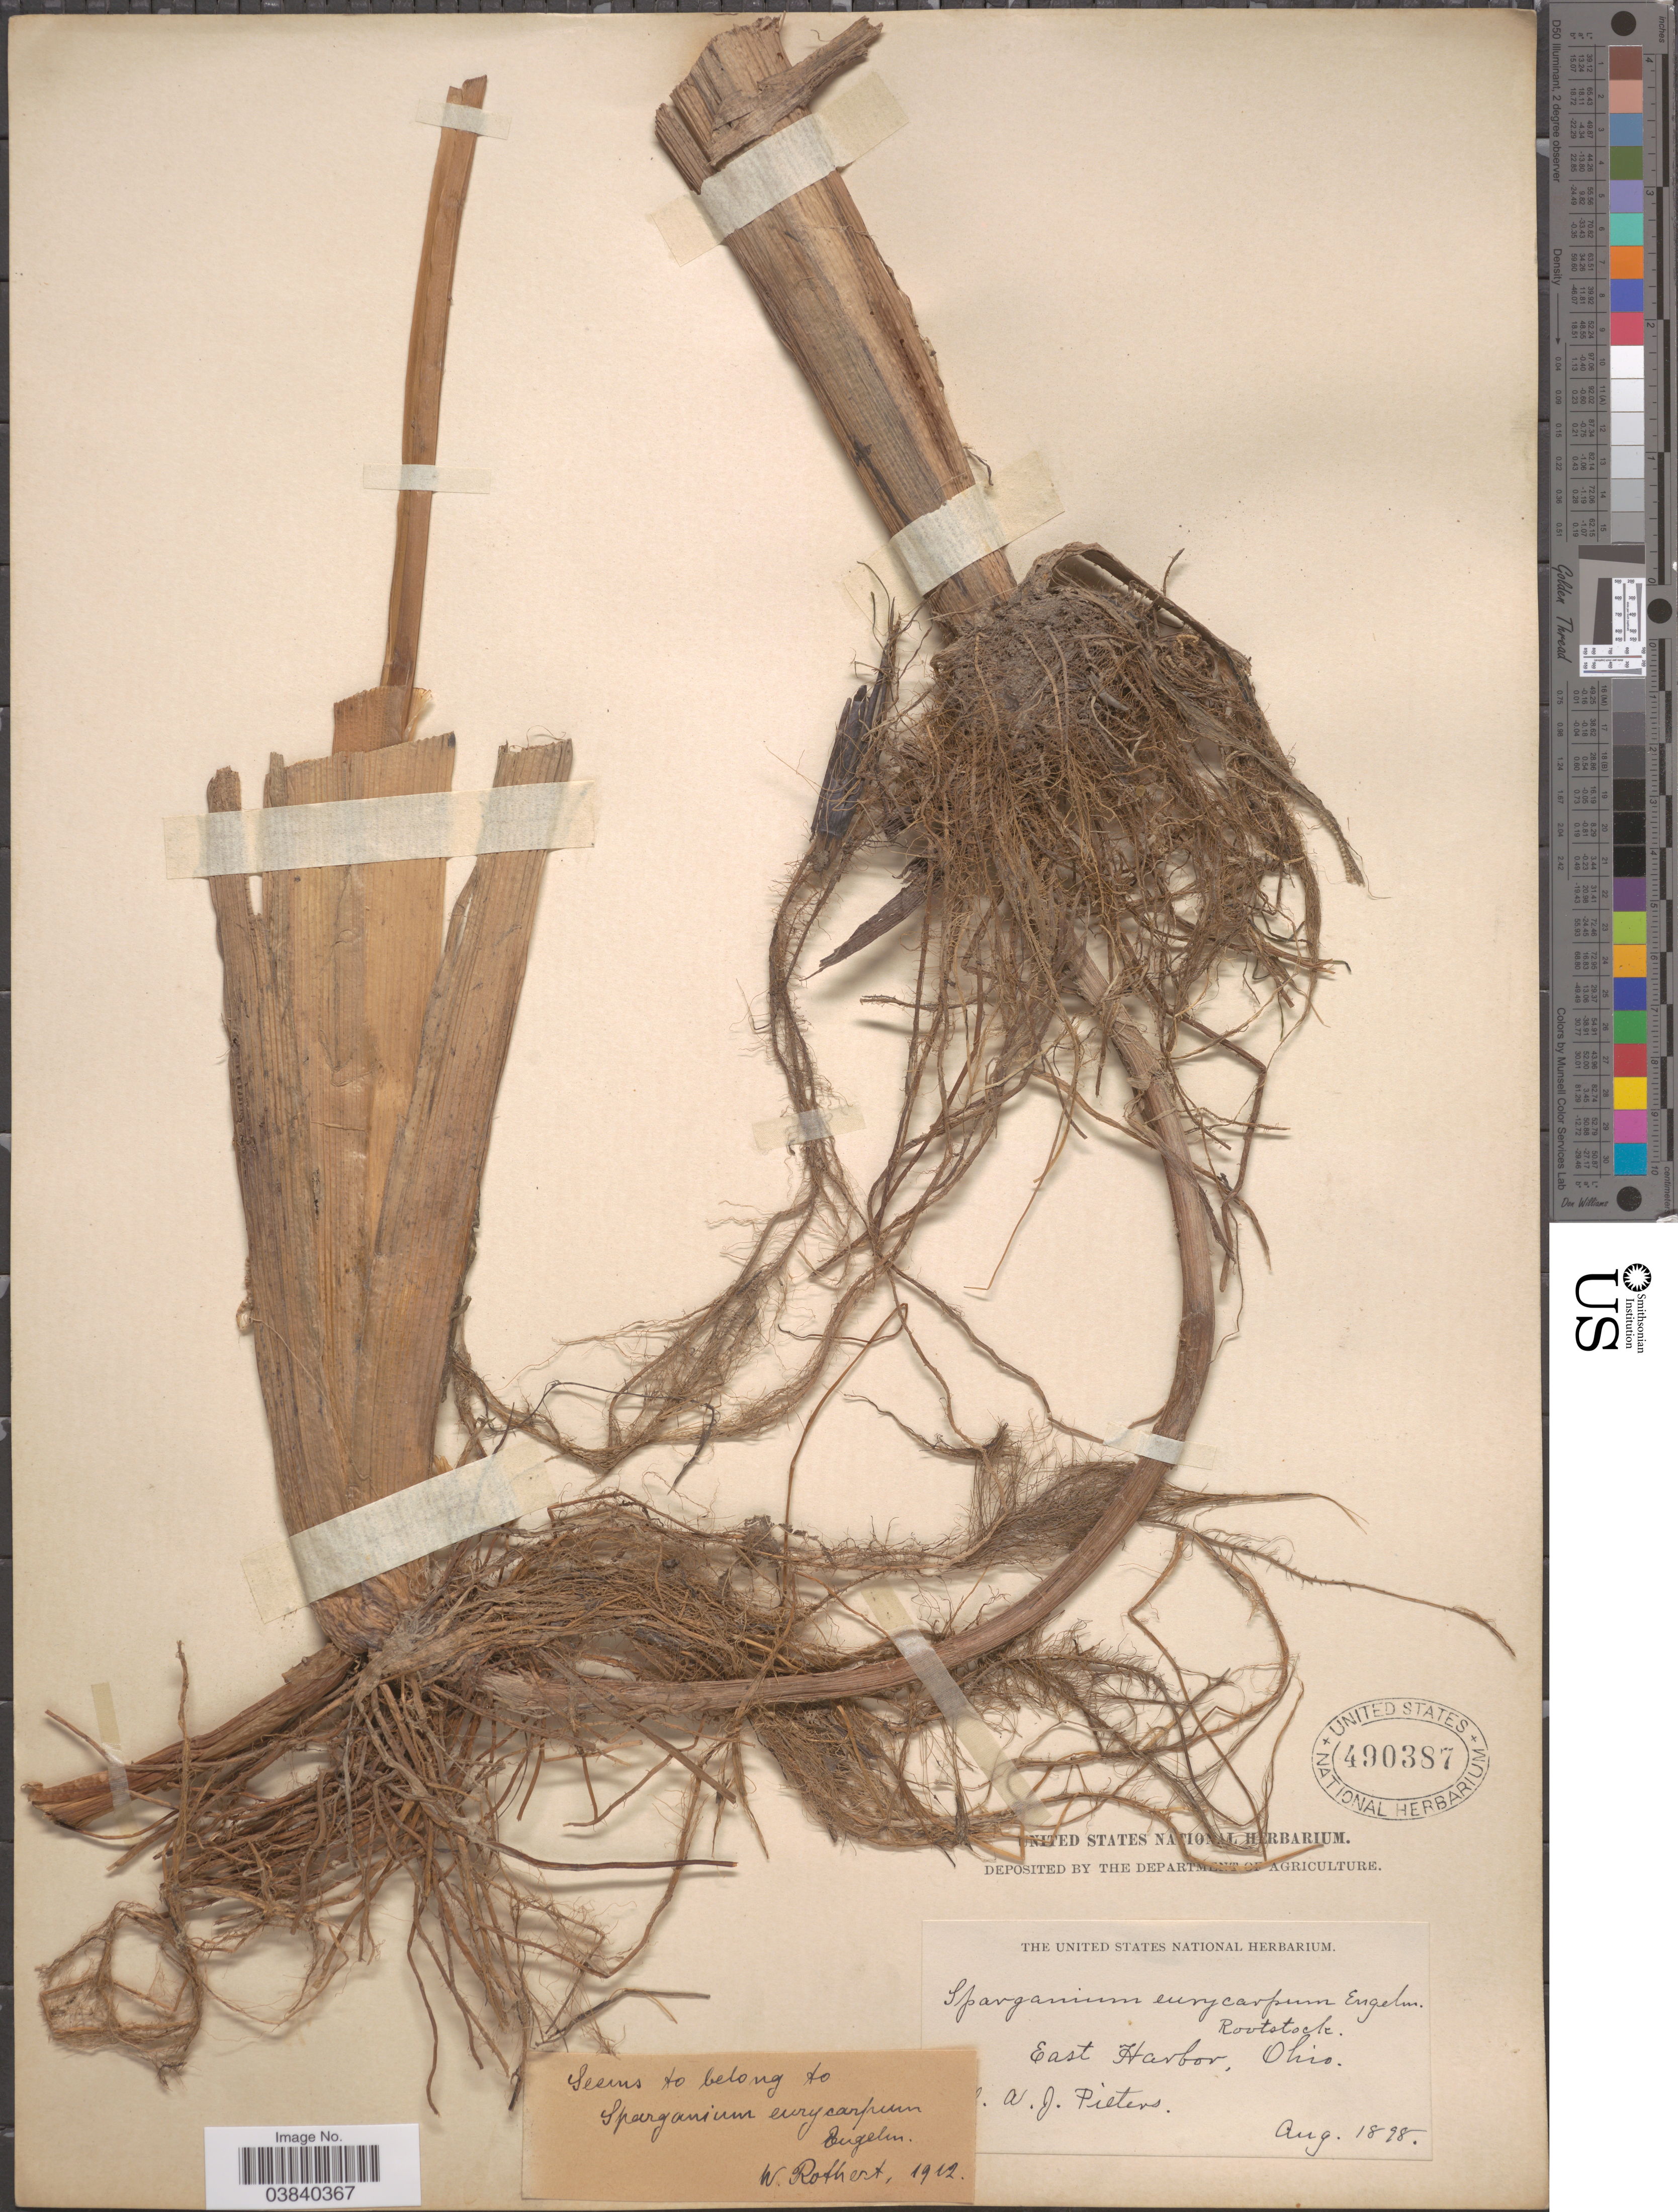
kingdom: Plantae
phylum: Tracheophyta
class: Liliopsida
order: Poales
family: Typhaceae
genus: Sparganium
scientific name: Sparganium eurycarpum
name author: Engelm.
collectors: A. Pieters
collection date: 1898-08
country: United States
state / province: Ohio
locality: East Harbor.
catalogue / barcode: US 490387